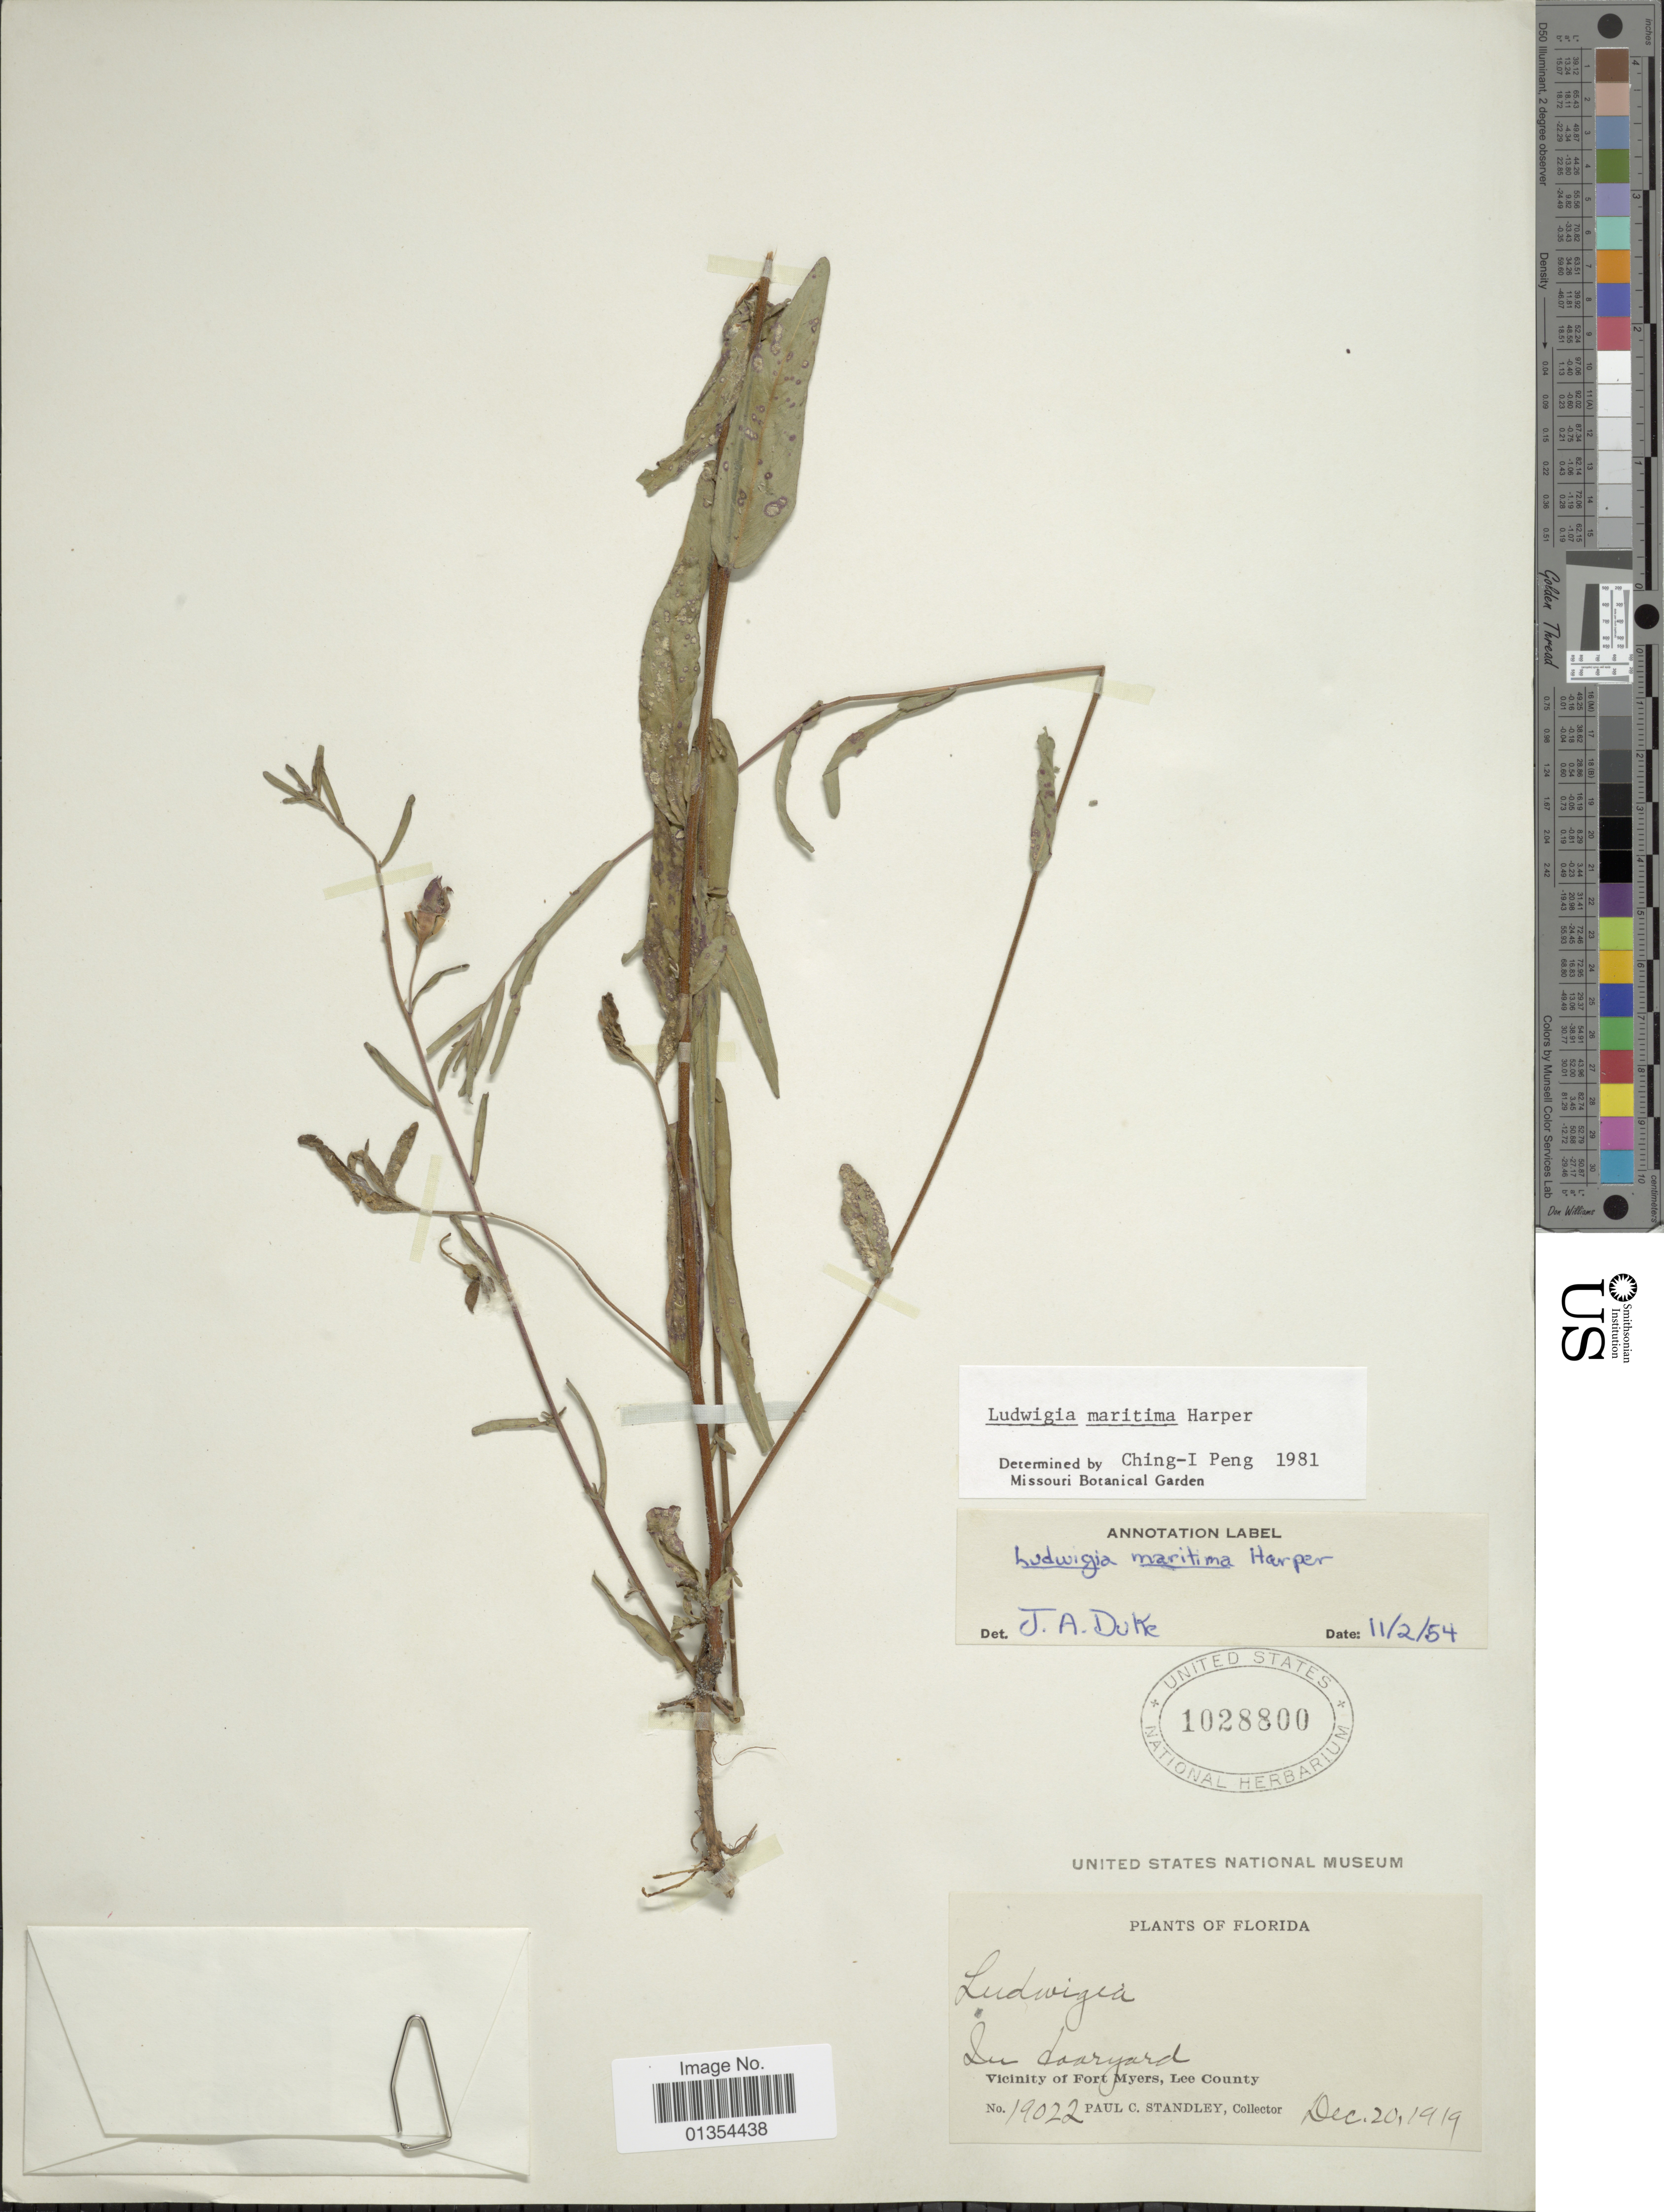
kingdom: Plantae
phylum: Tracheophyta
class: Magnoliopsida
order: Myrtales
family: Onagraceae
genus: Ludwigia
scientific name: Ludwigia maritima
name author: R.M. Harper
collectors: P. C. Standley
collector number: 19022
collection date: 1919-12-20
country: United States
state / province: Florida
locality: Vicinity of Fort Myers, Lee County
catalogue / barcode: US 1028800